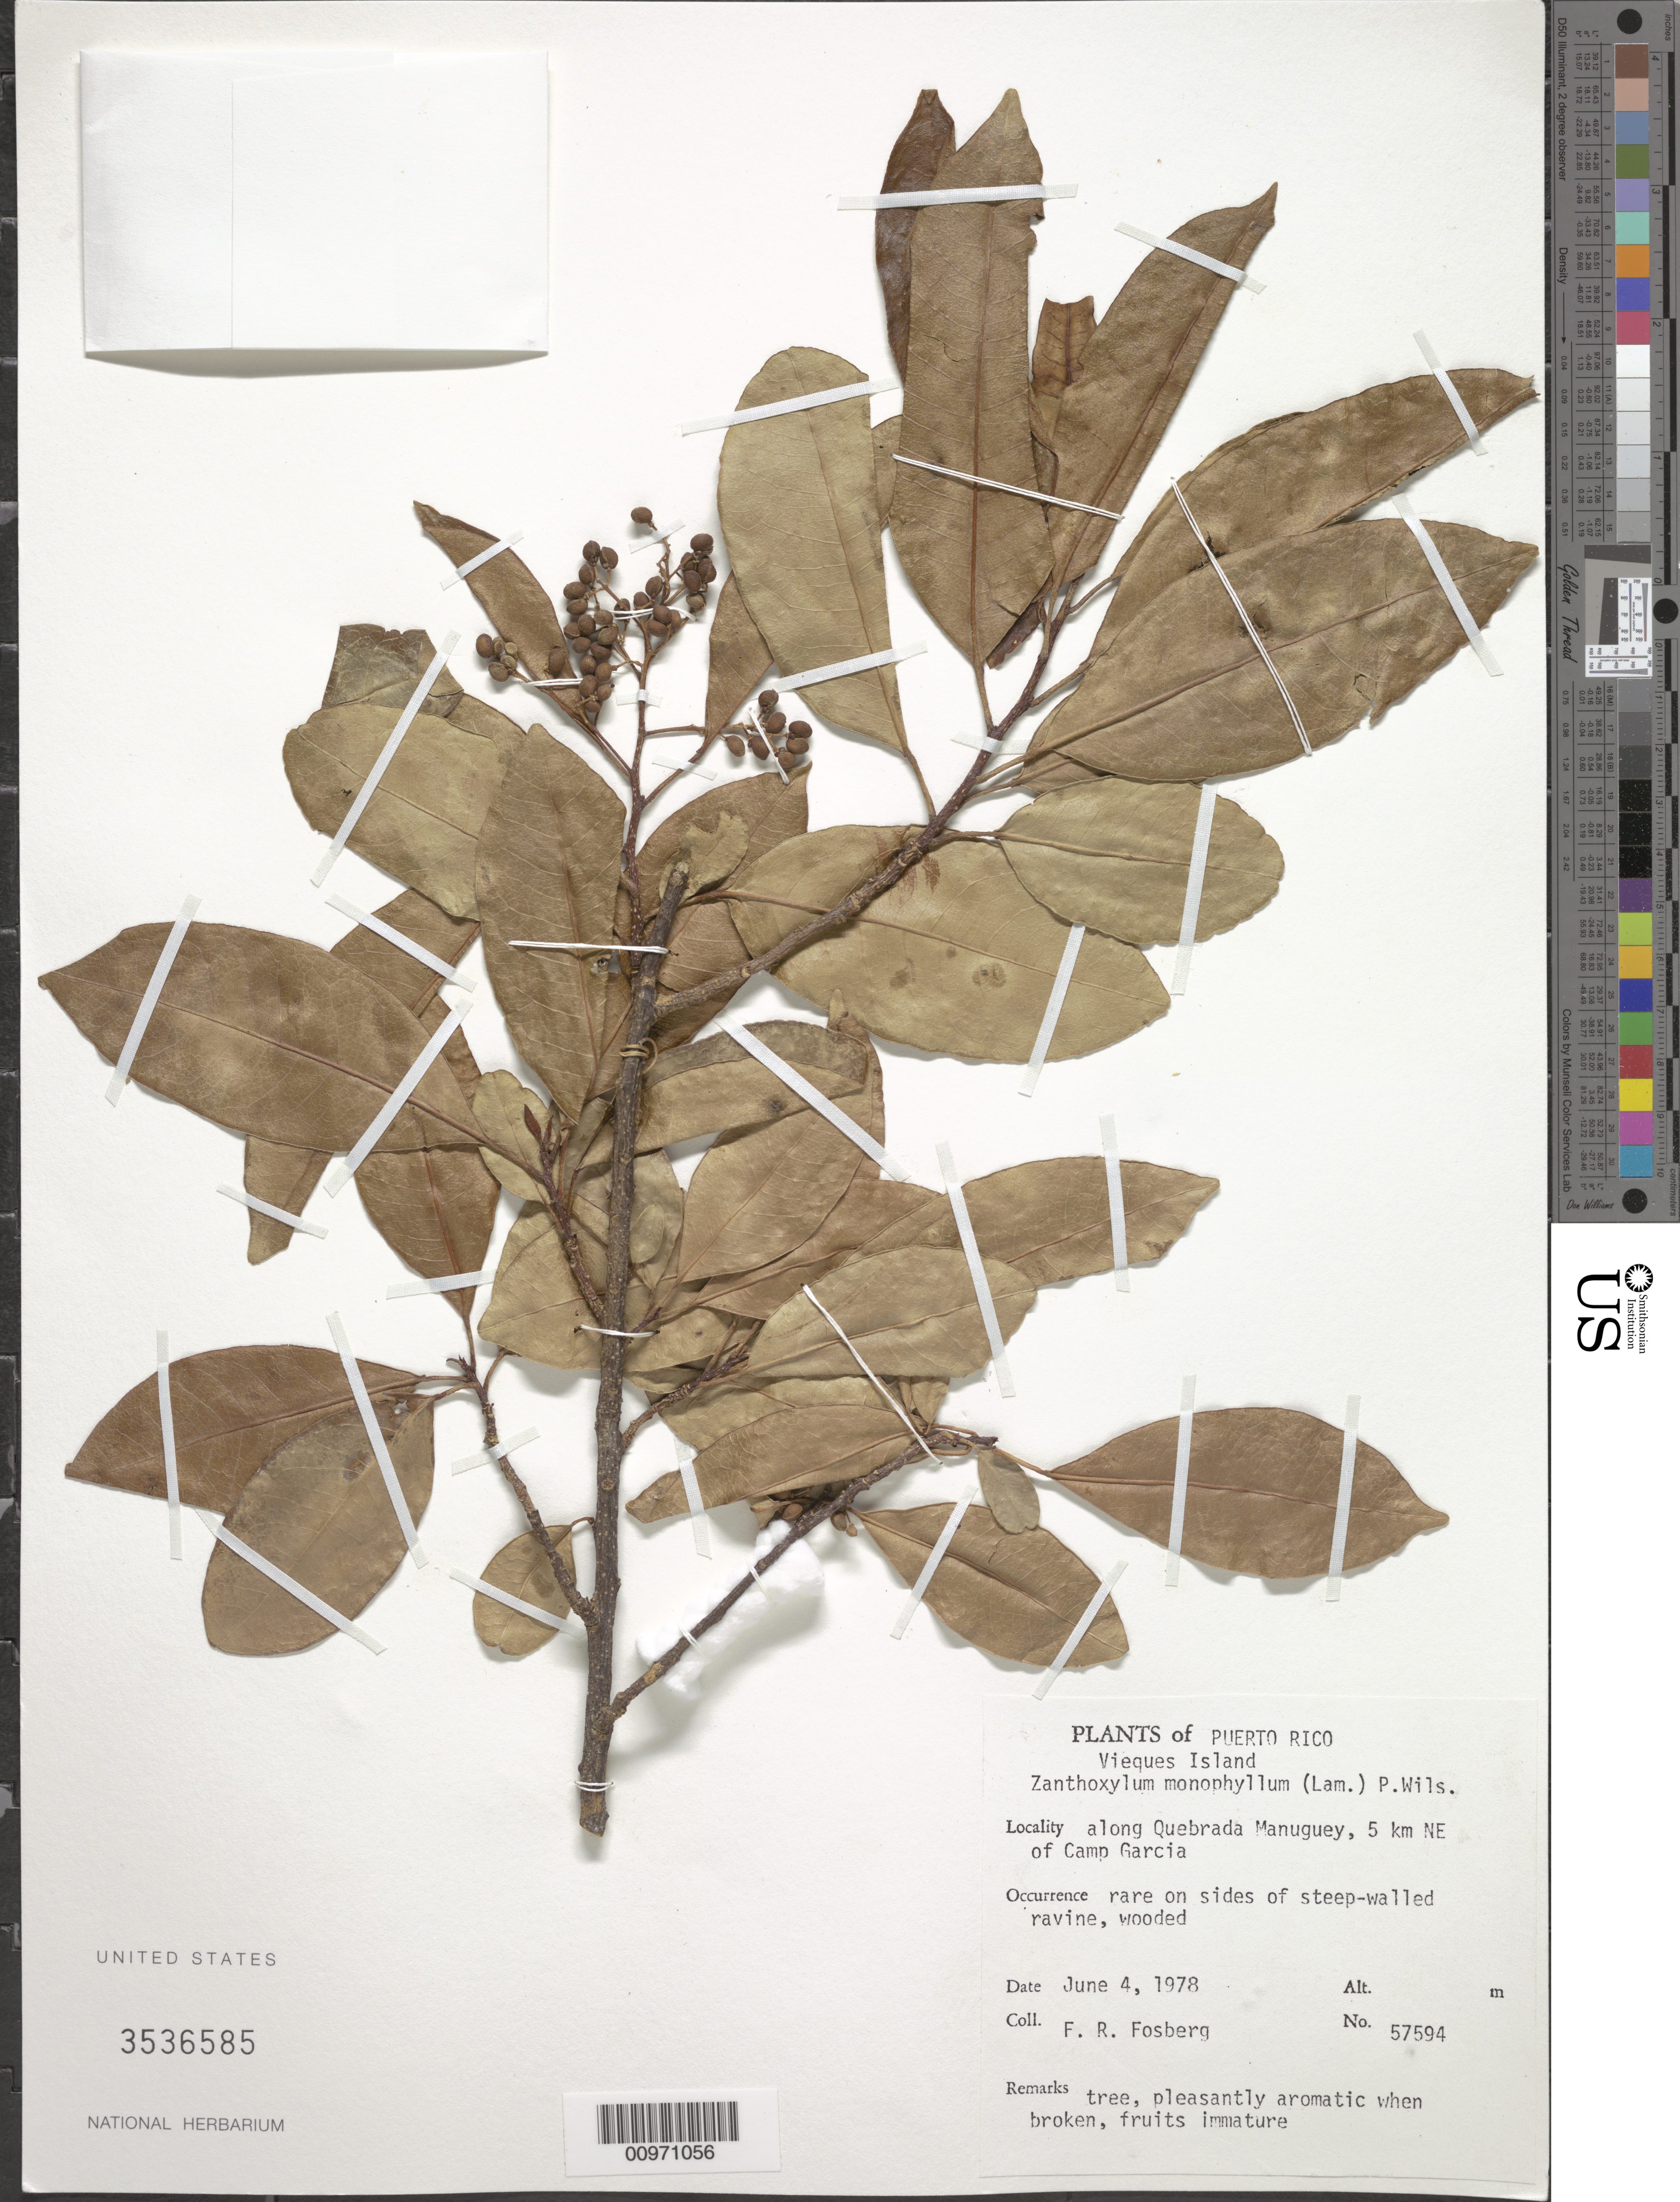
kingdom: Plantae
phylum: Tracheophyta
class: Magnoliopsida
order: Sapindales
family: Rutaceae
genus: Zanthoxylum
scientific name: Zanthoxylum monophyllum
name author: (Lam.) P. Wilson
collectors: F. R. Fosberg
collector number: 57594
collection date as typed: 04 Jun 1978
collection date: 1978-06-04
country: Puerto Rico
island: Vieques I.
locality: Along Quebrada Manuguey, 5 km NE of Camp Garcia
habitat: On sides of steep-walled ravine, wooded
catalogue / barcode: US 3536585